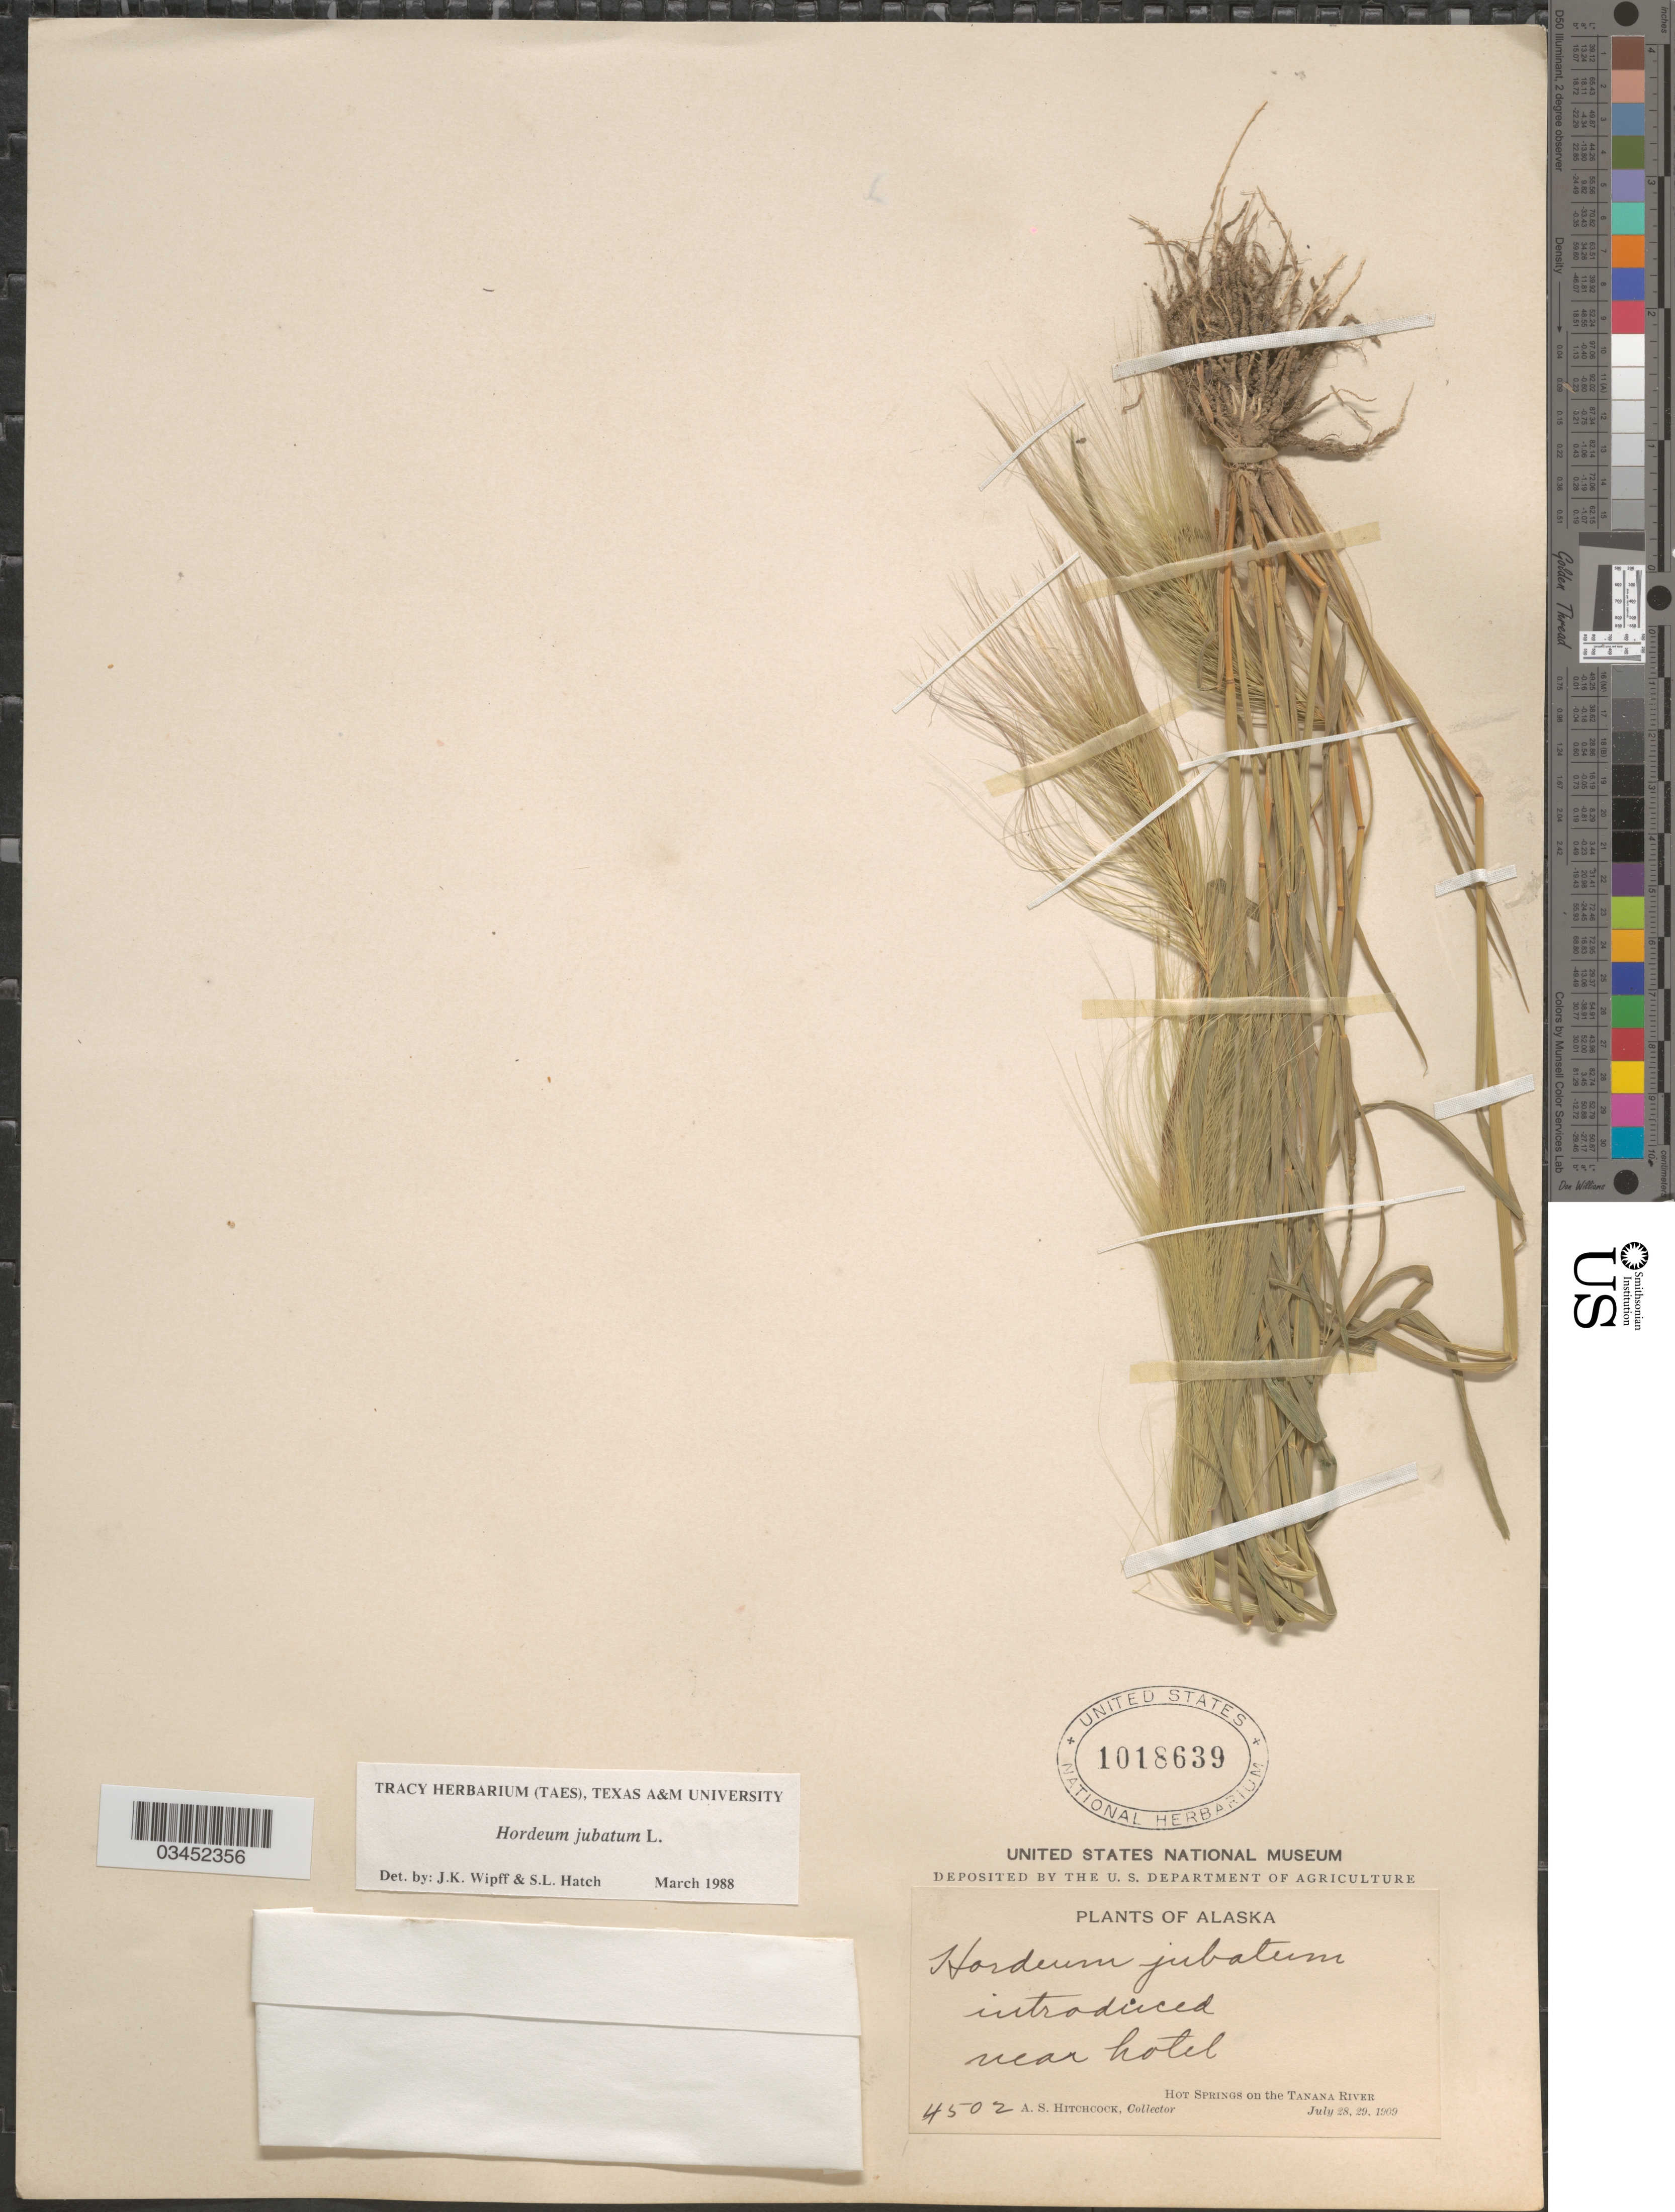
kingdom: Plantae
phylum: Tracheophyta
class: Liliopsida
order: Poales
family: Poaceae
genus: Hordeum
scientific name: Hordeum jubatum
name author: L.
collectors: A. S. Hitchcock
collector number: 4502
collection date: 1909-07-28/1909-07-29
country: United States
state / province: Alaska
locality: Near hotel. Hot Springs on the Tanana River.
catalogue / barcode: US 1018639